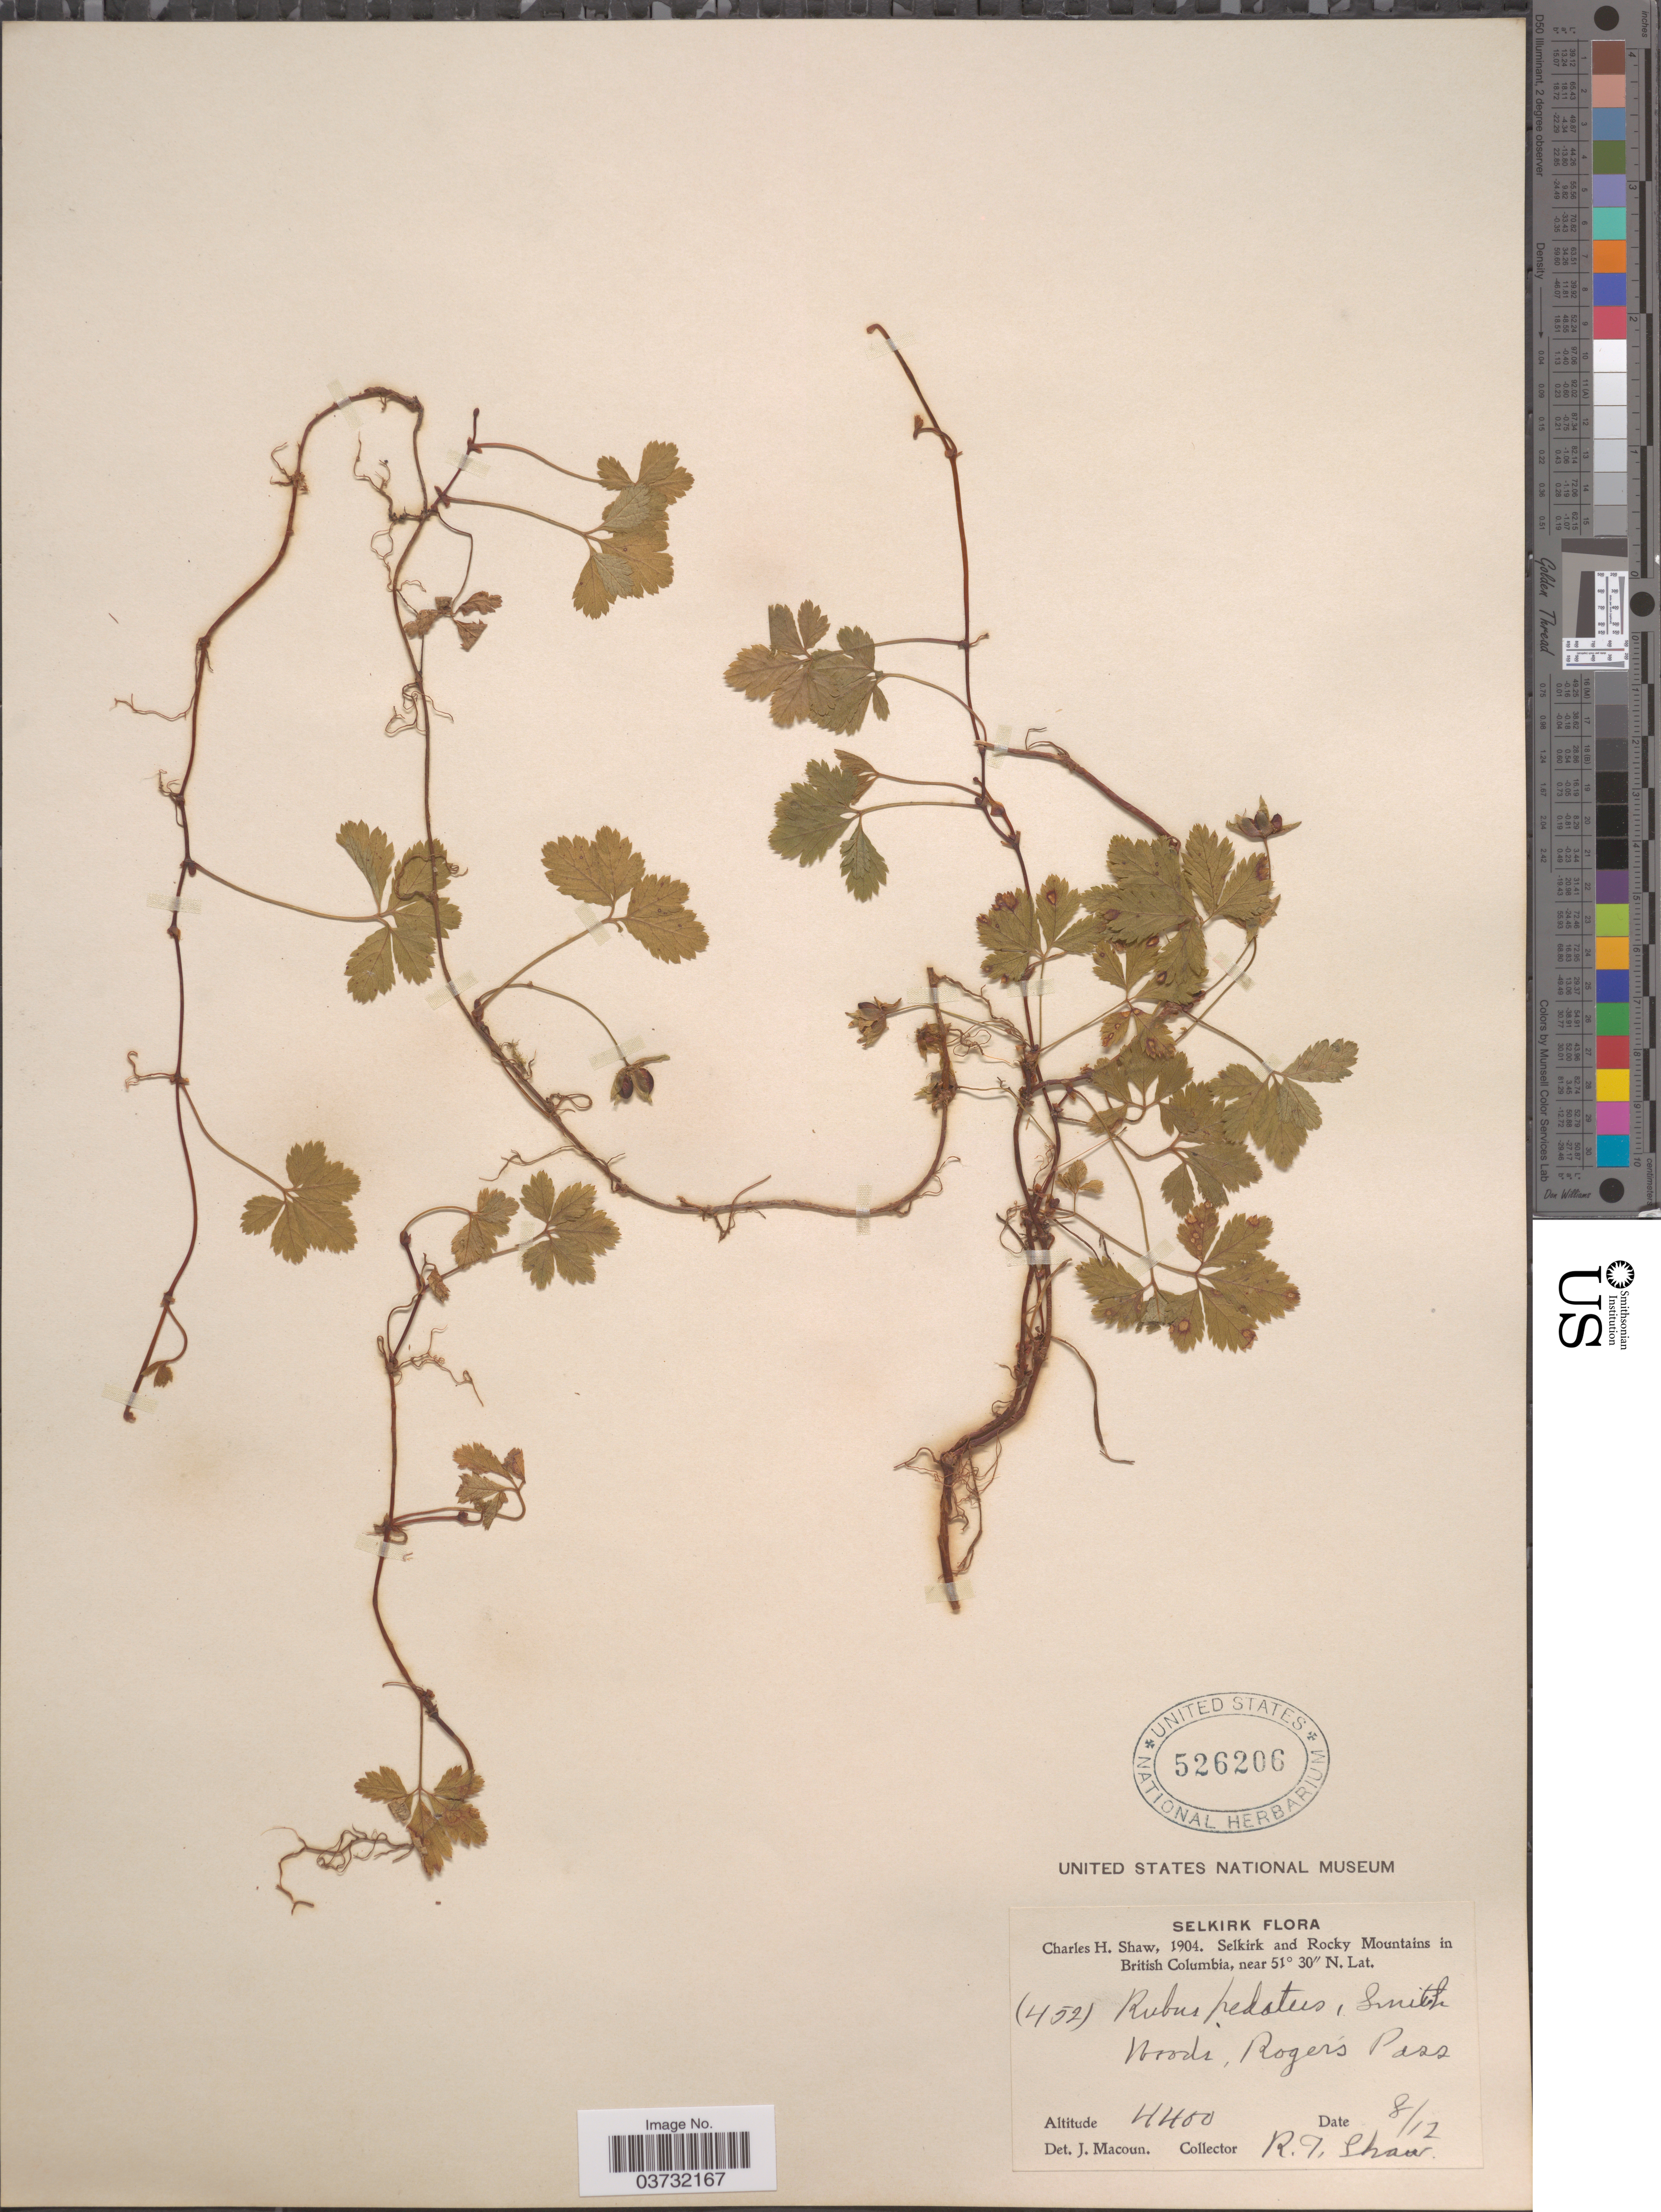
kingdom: Plantae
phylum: Tracheophyta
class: Magnoliopsida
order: Rosales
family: Rosaceae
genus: Rubus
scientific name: Rubus pedatus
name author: Sm.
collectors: R. T. Shaw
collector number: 452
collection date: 1904-12-08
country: Canada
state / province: British Columbia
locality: Selkirk and Rocky Mountains. Roger's Pass.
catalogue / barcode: US 526206